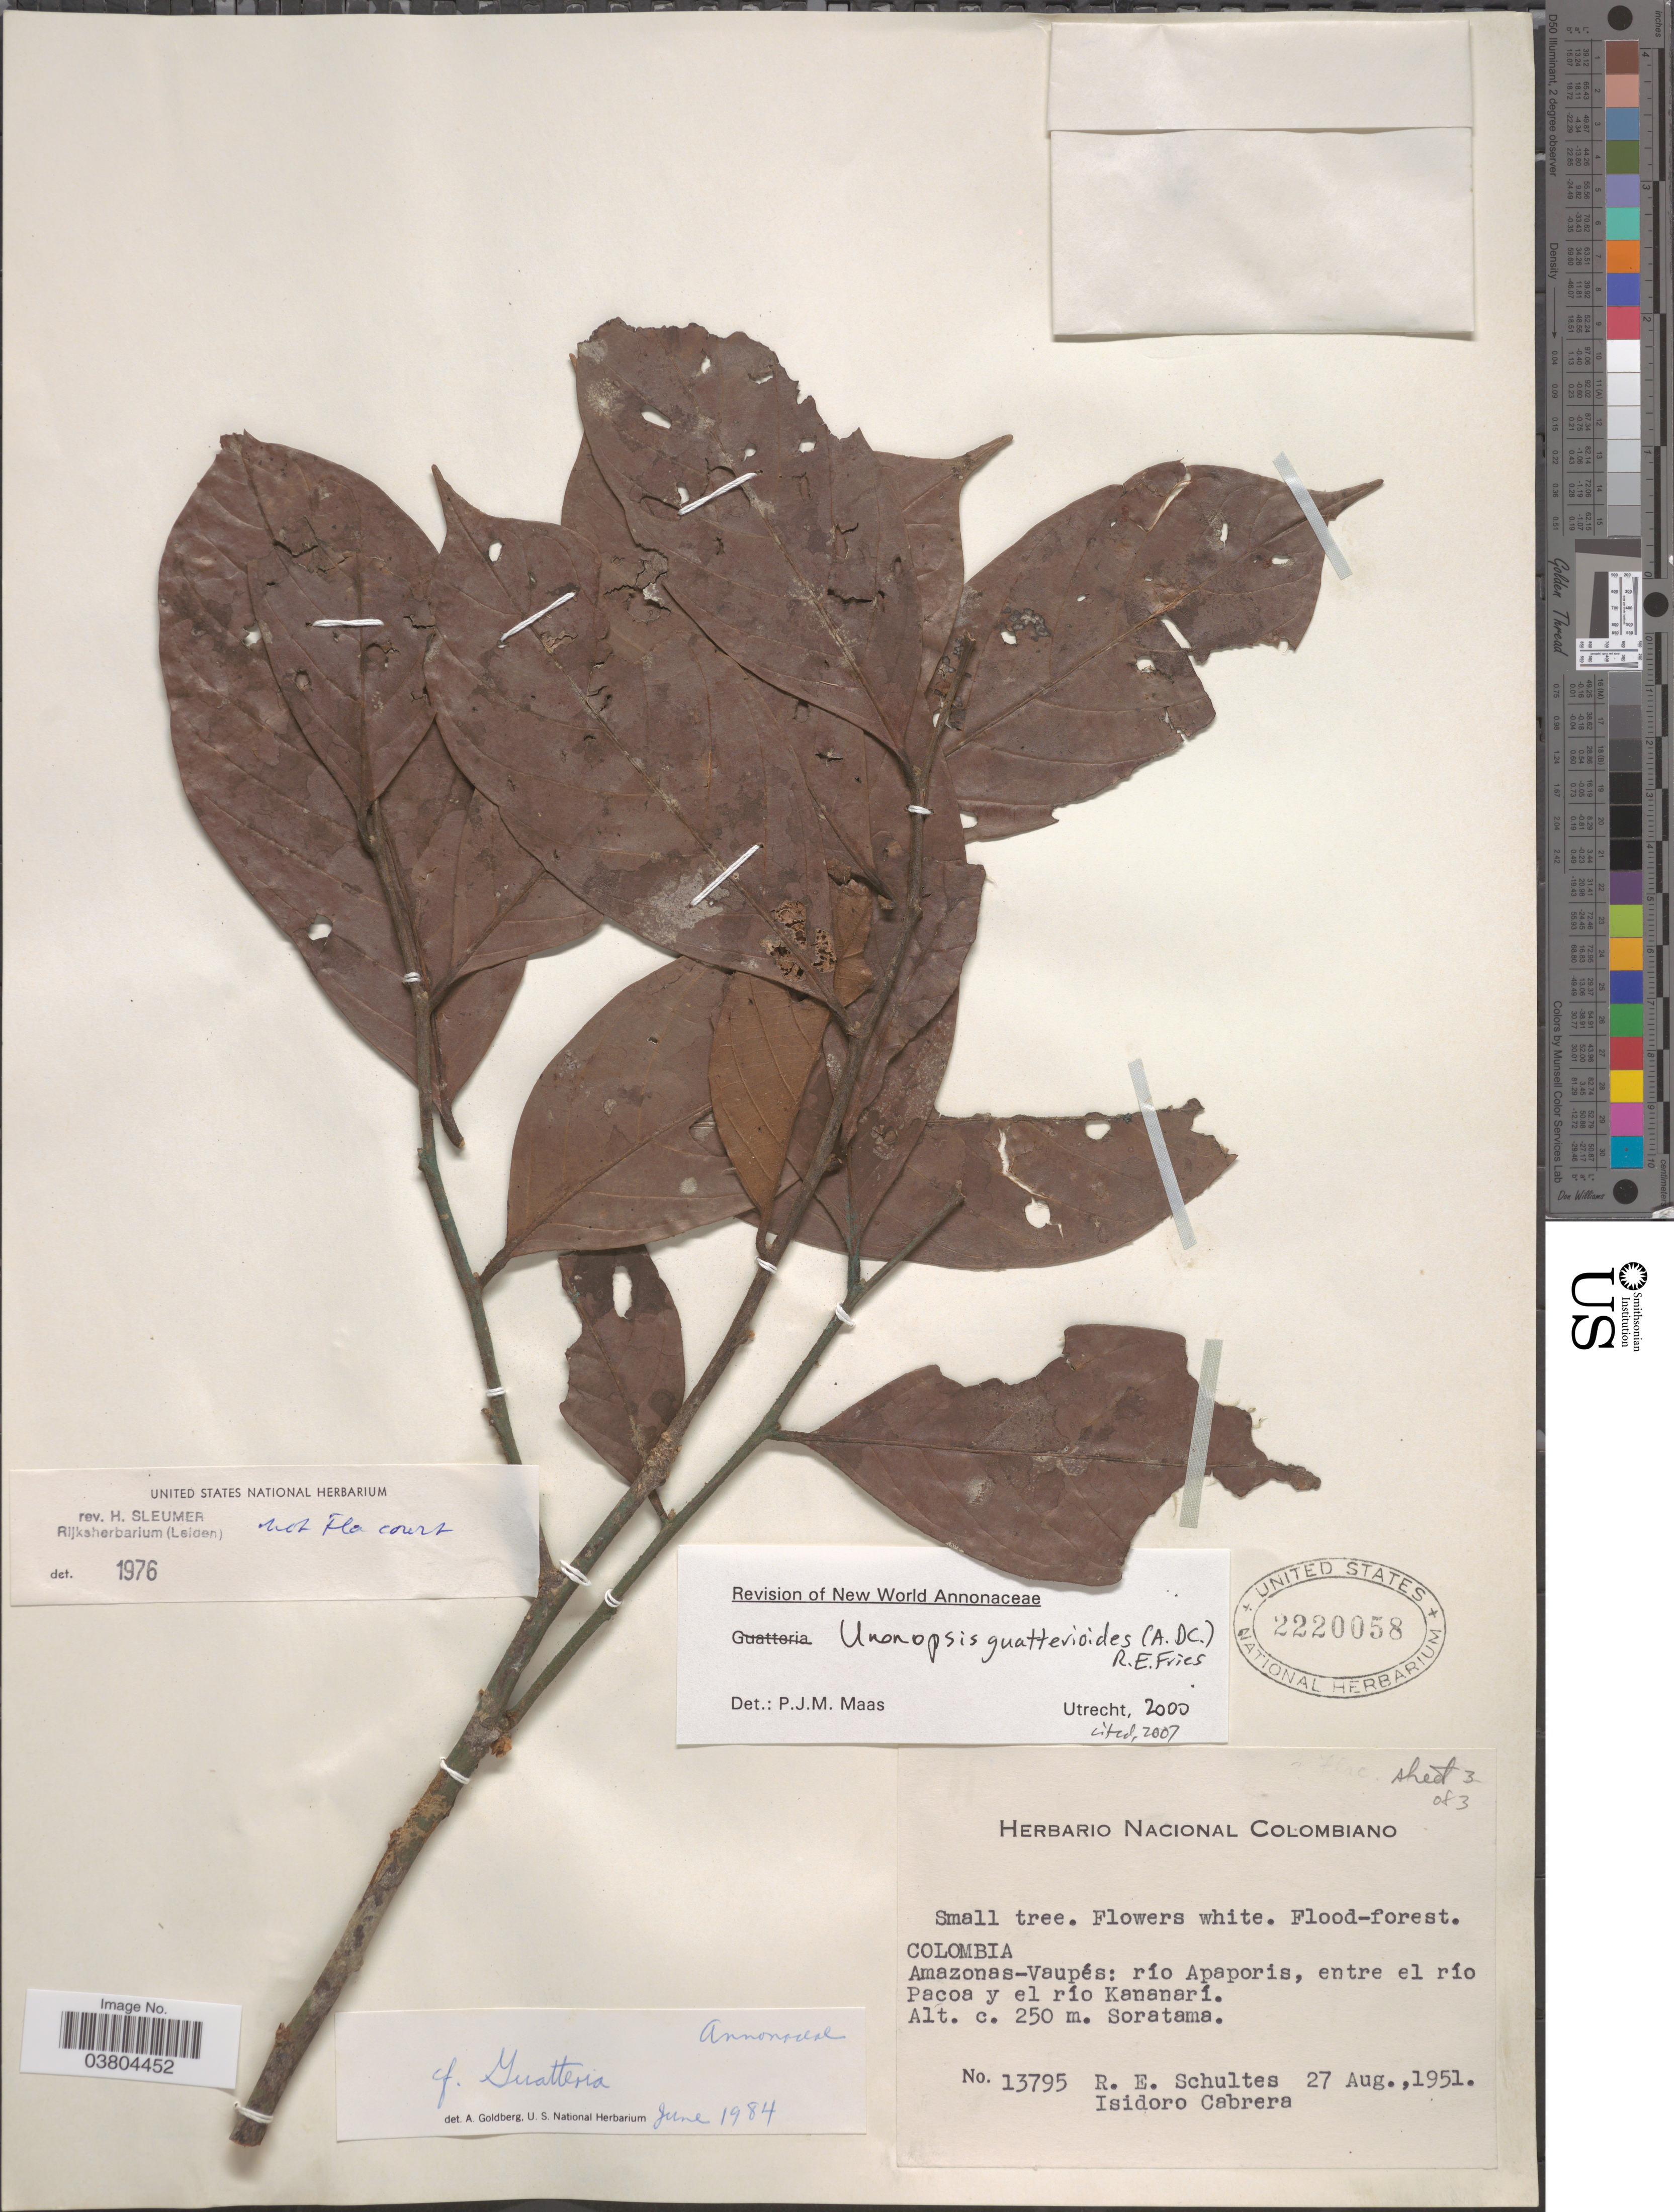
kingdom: Plantae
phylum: Tracheophyta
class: Magnoliopsida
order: Magnoliales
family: Annonaceae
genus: Unonopsis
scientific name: Unonopsis guatterioides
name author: (A. DC.) R.E. Fr.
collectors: R. E. Schultes & I. Cabrera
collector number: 13795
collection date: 1951-08-27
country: Colombia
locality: Amazonas-Vaupés. río Apaporis, entre el río Pacoa y el río Kananarí. Soratama.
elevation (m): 250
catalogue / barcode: US 2220058